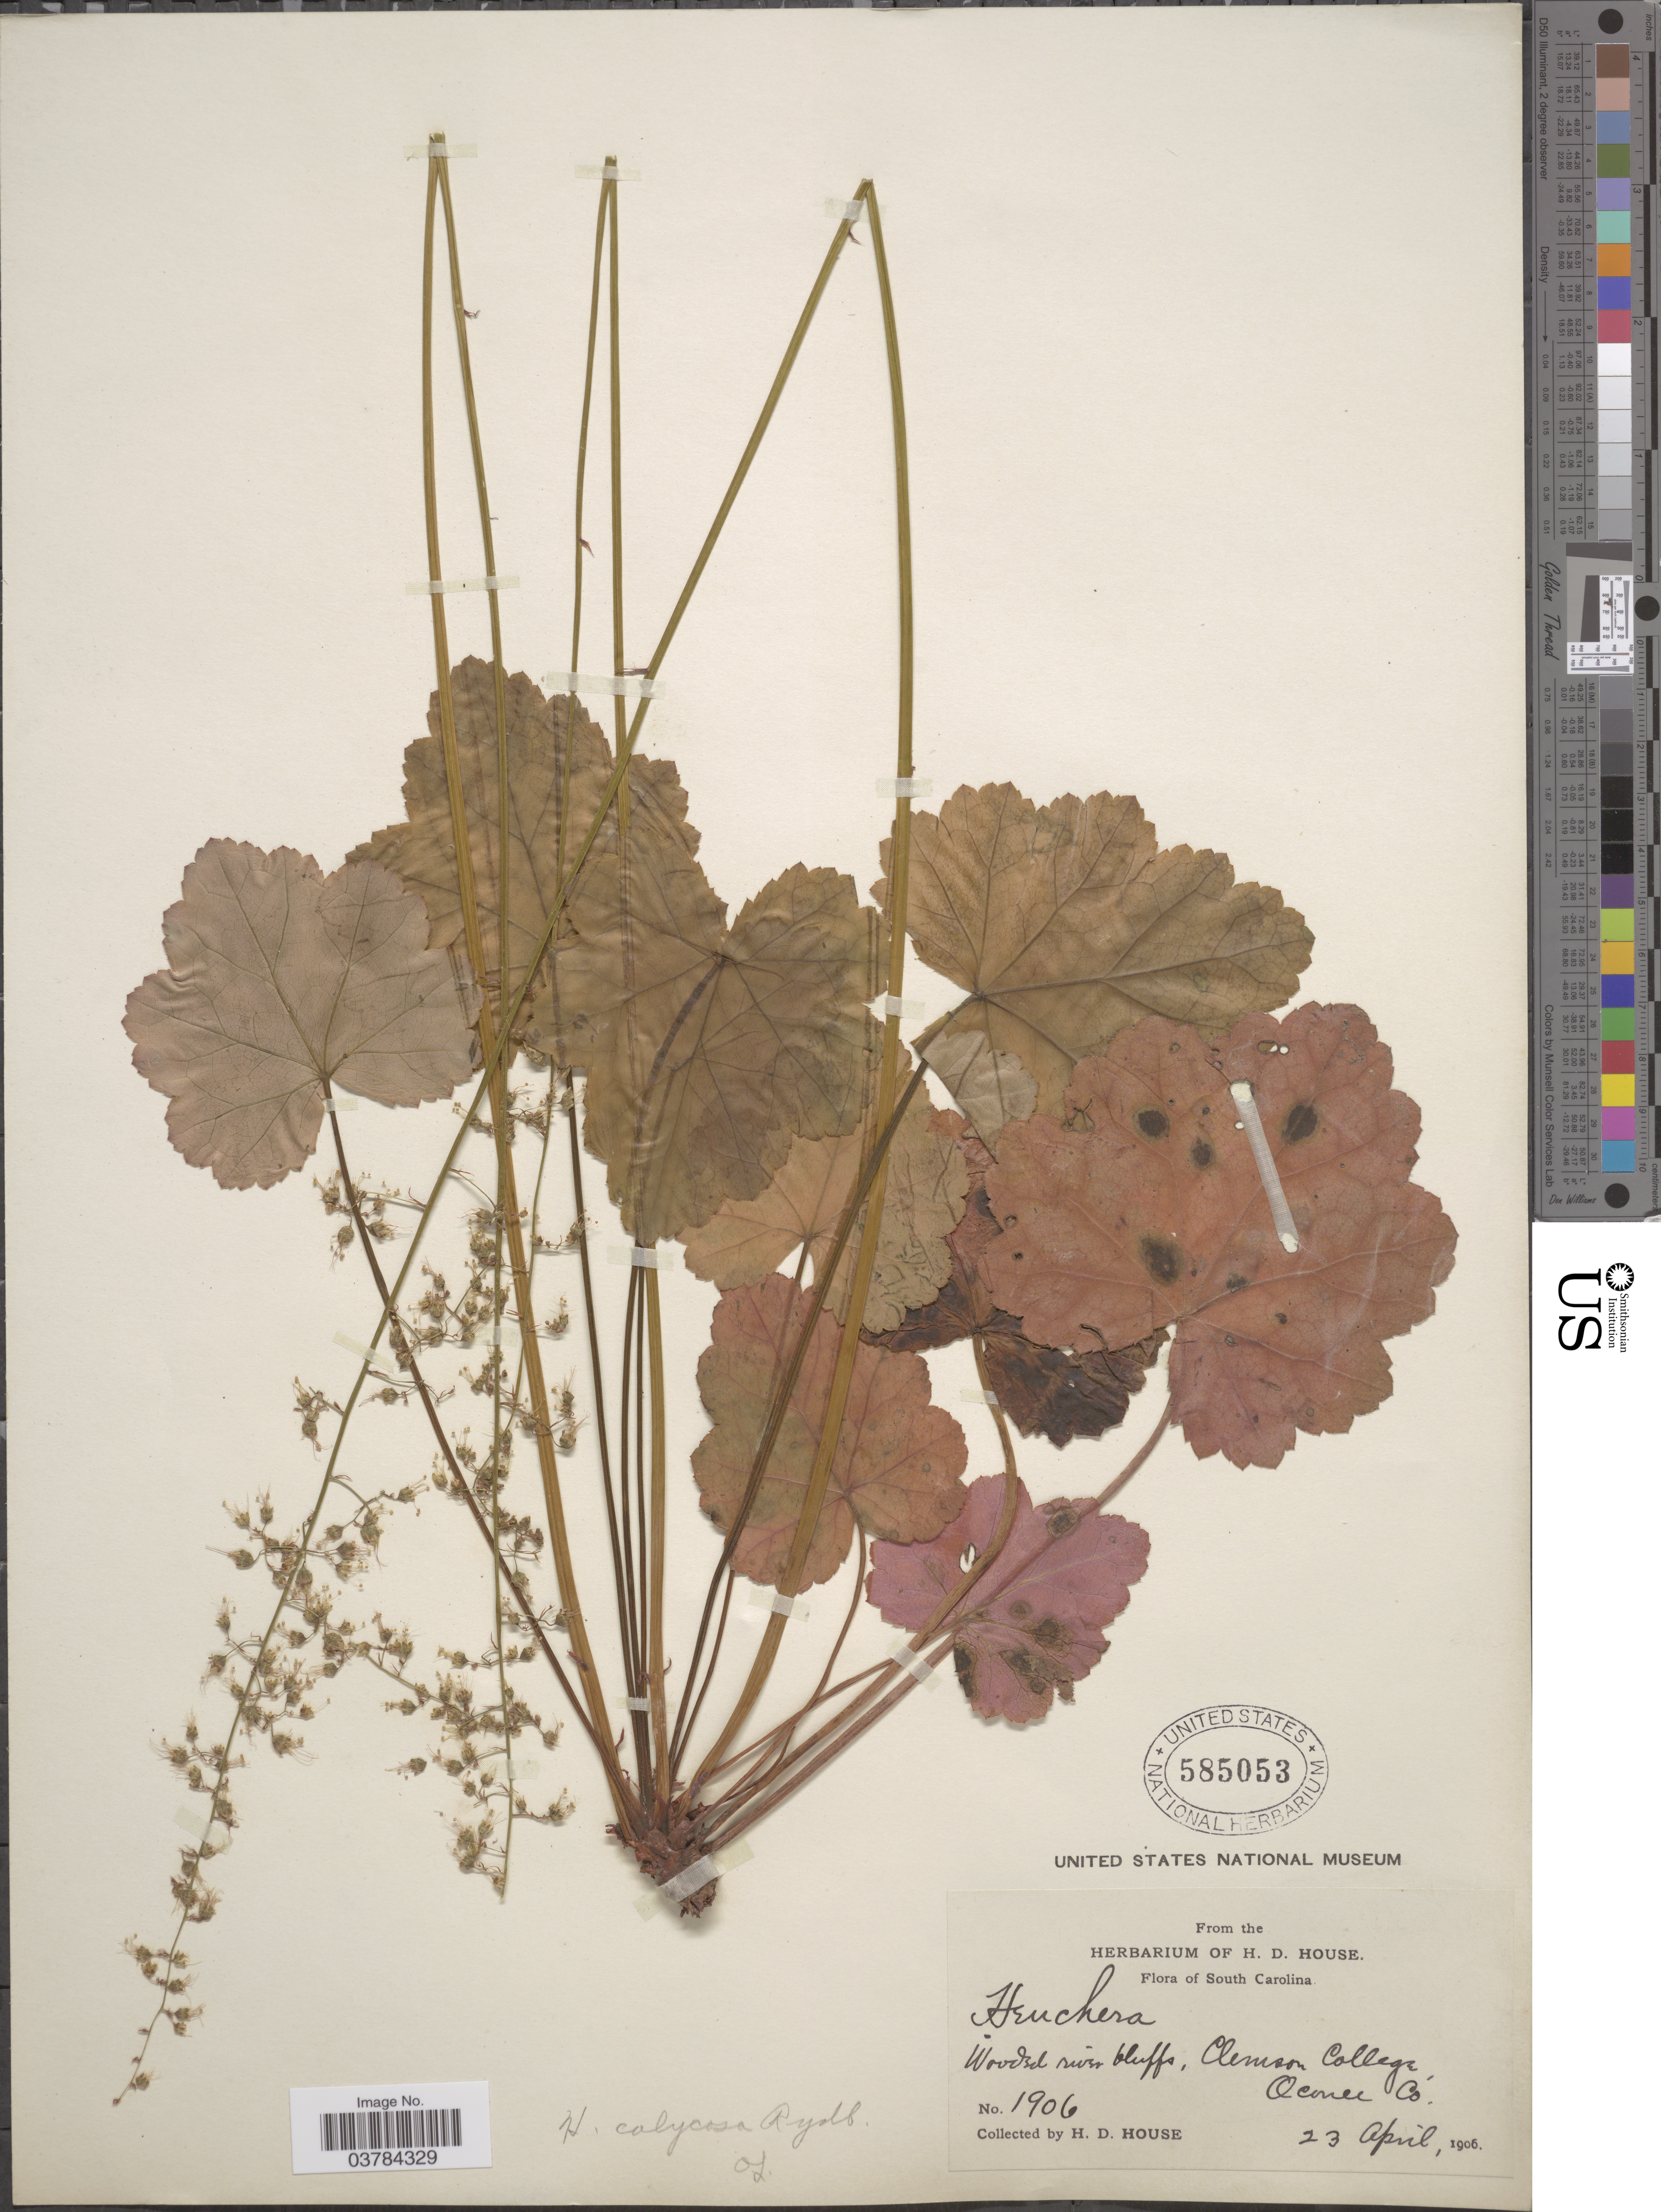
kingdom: Plantae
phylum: Tracheophyta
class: Magnoliopsida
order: Saxifragales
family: Saxifragaceae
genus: Heuchera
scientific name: Heuchera calycosa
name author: Small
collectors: H. D. House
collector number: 1906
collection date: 1906-04-23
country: United States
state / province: South Carolina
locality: Clemson College, Oconee Co.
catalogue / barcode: US 585053